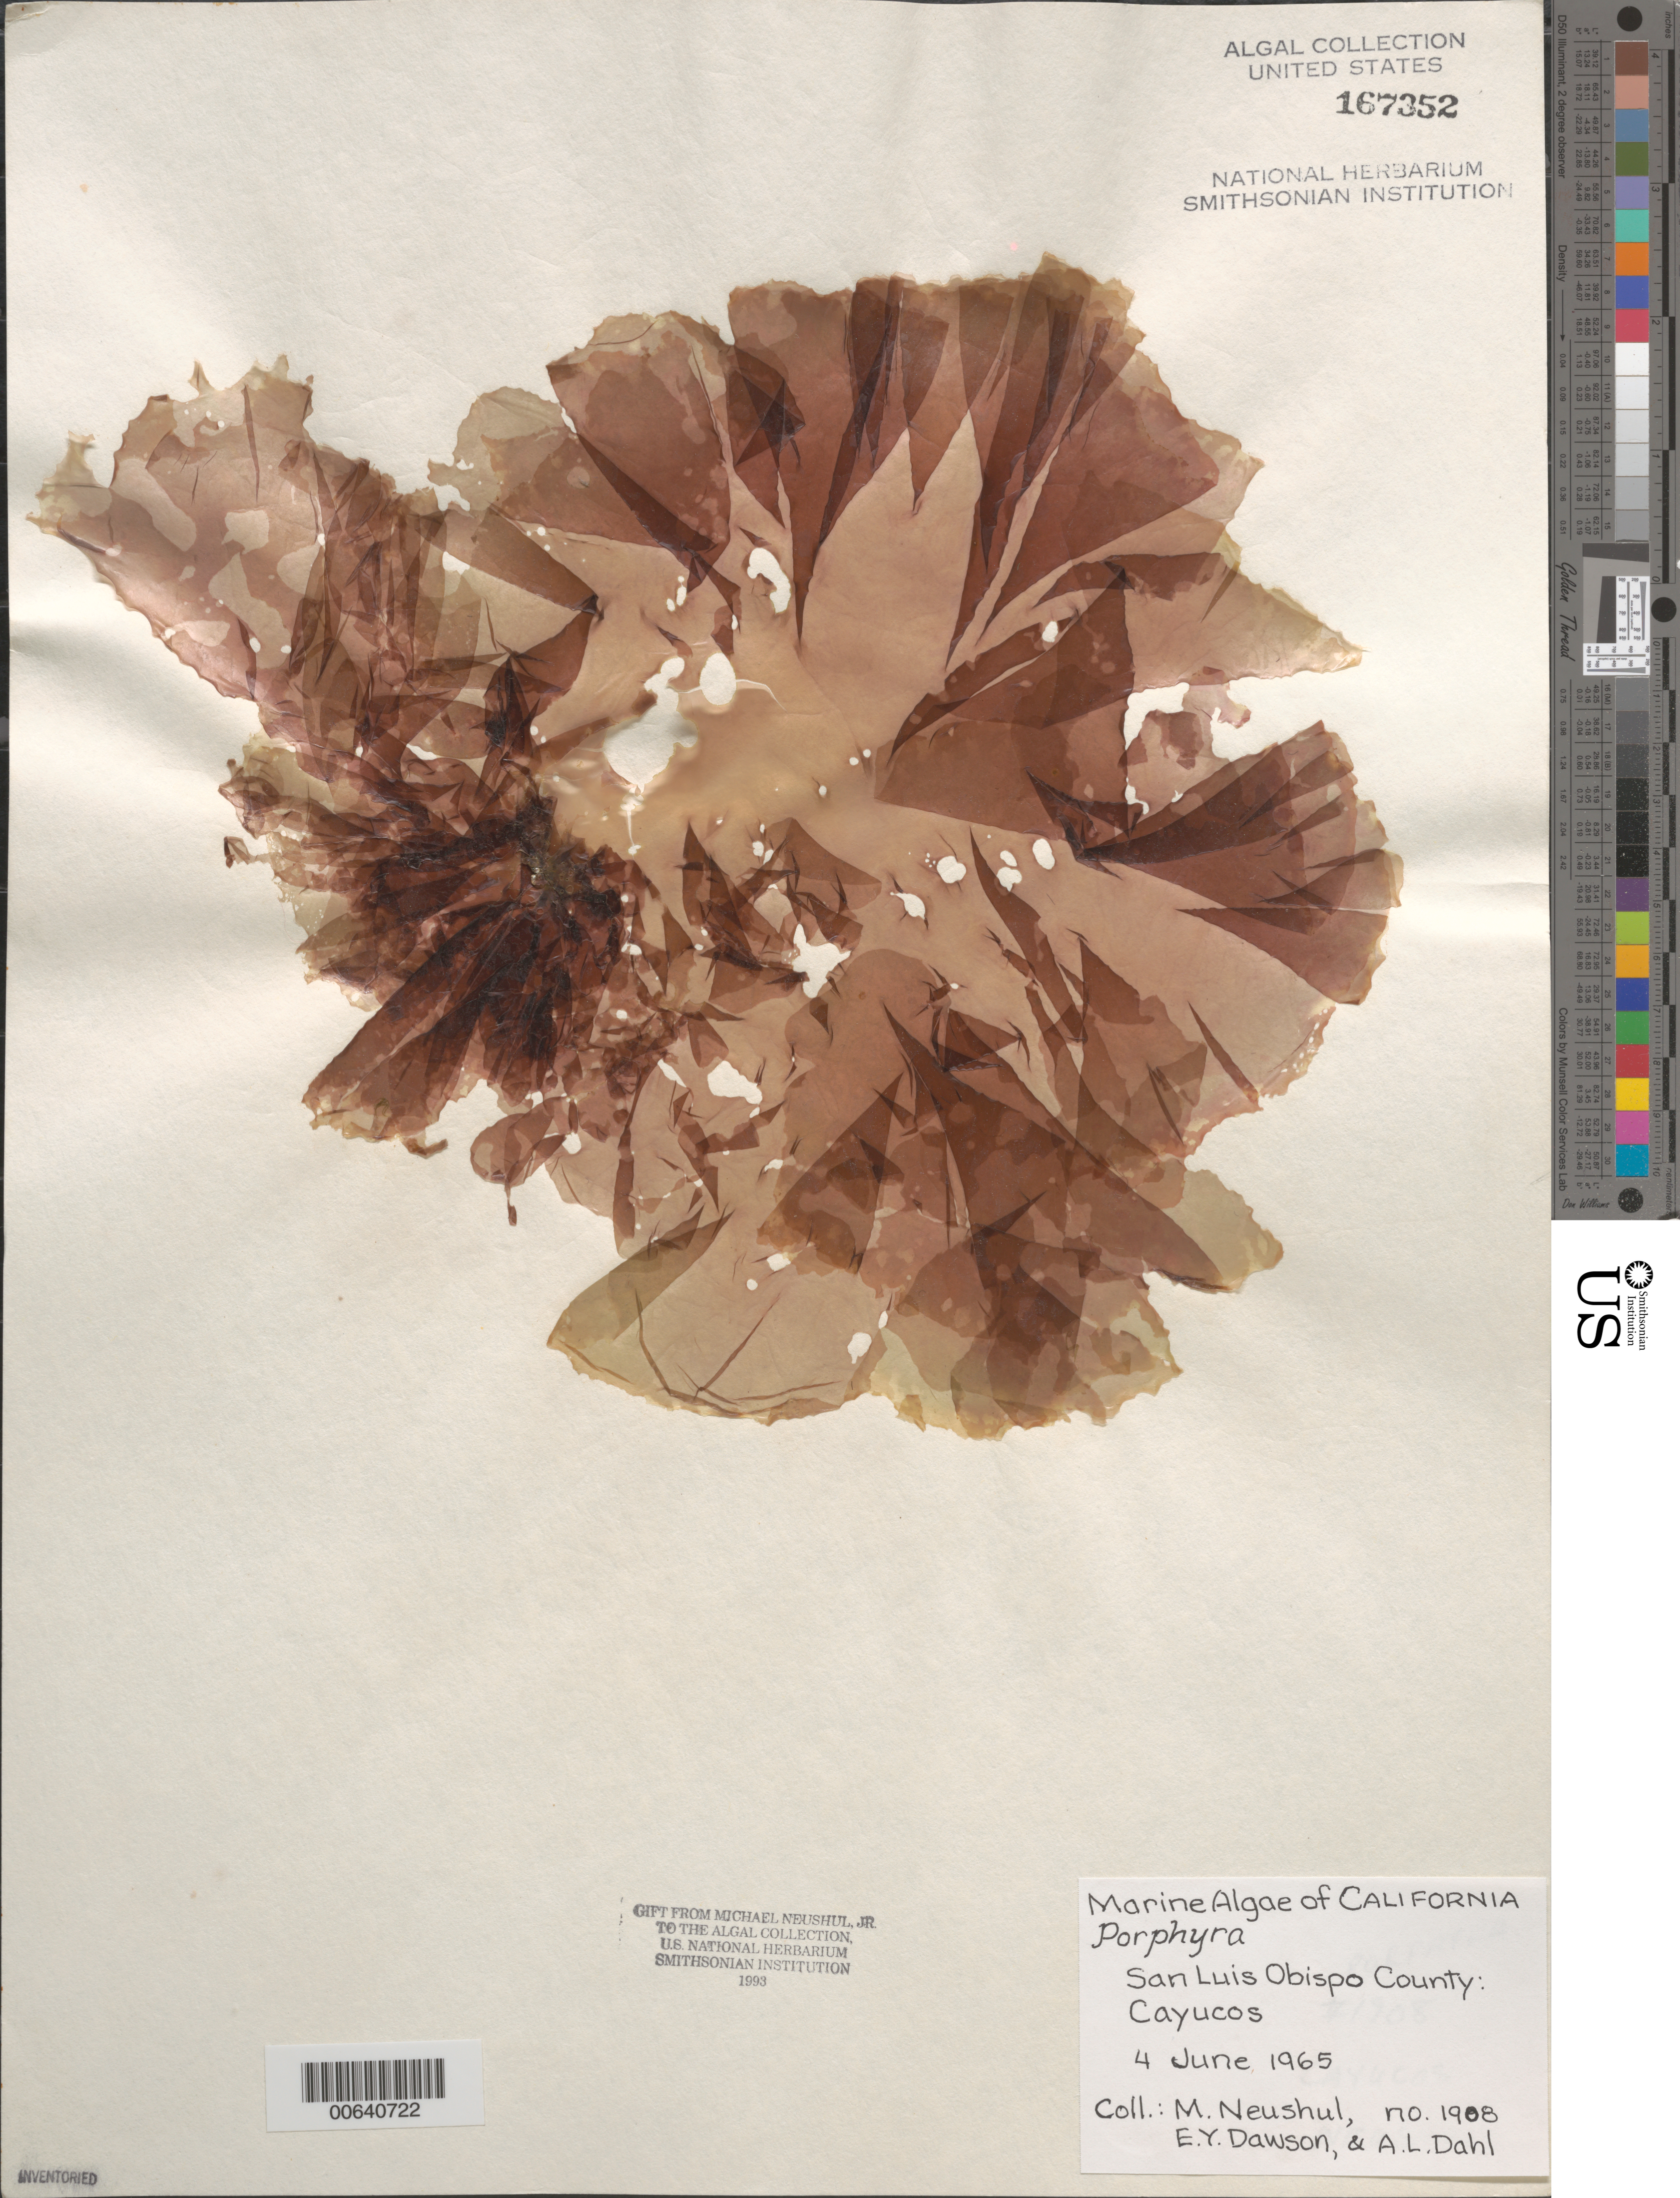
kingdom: Plantae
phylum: Rhodophyta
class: Bangiophyceae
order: Bangiales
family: Bangiaceae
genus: Porphyra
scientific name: Porphyra sp.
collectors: M. Neushul, E. Y. Dawson & A. Dahl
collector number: Neushul 1908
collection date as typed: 04 Jun 1965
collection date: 1965-06-04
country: United States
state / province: California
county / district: San Luis Obispo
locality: Cayucos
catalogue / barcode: US 167352